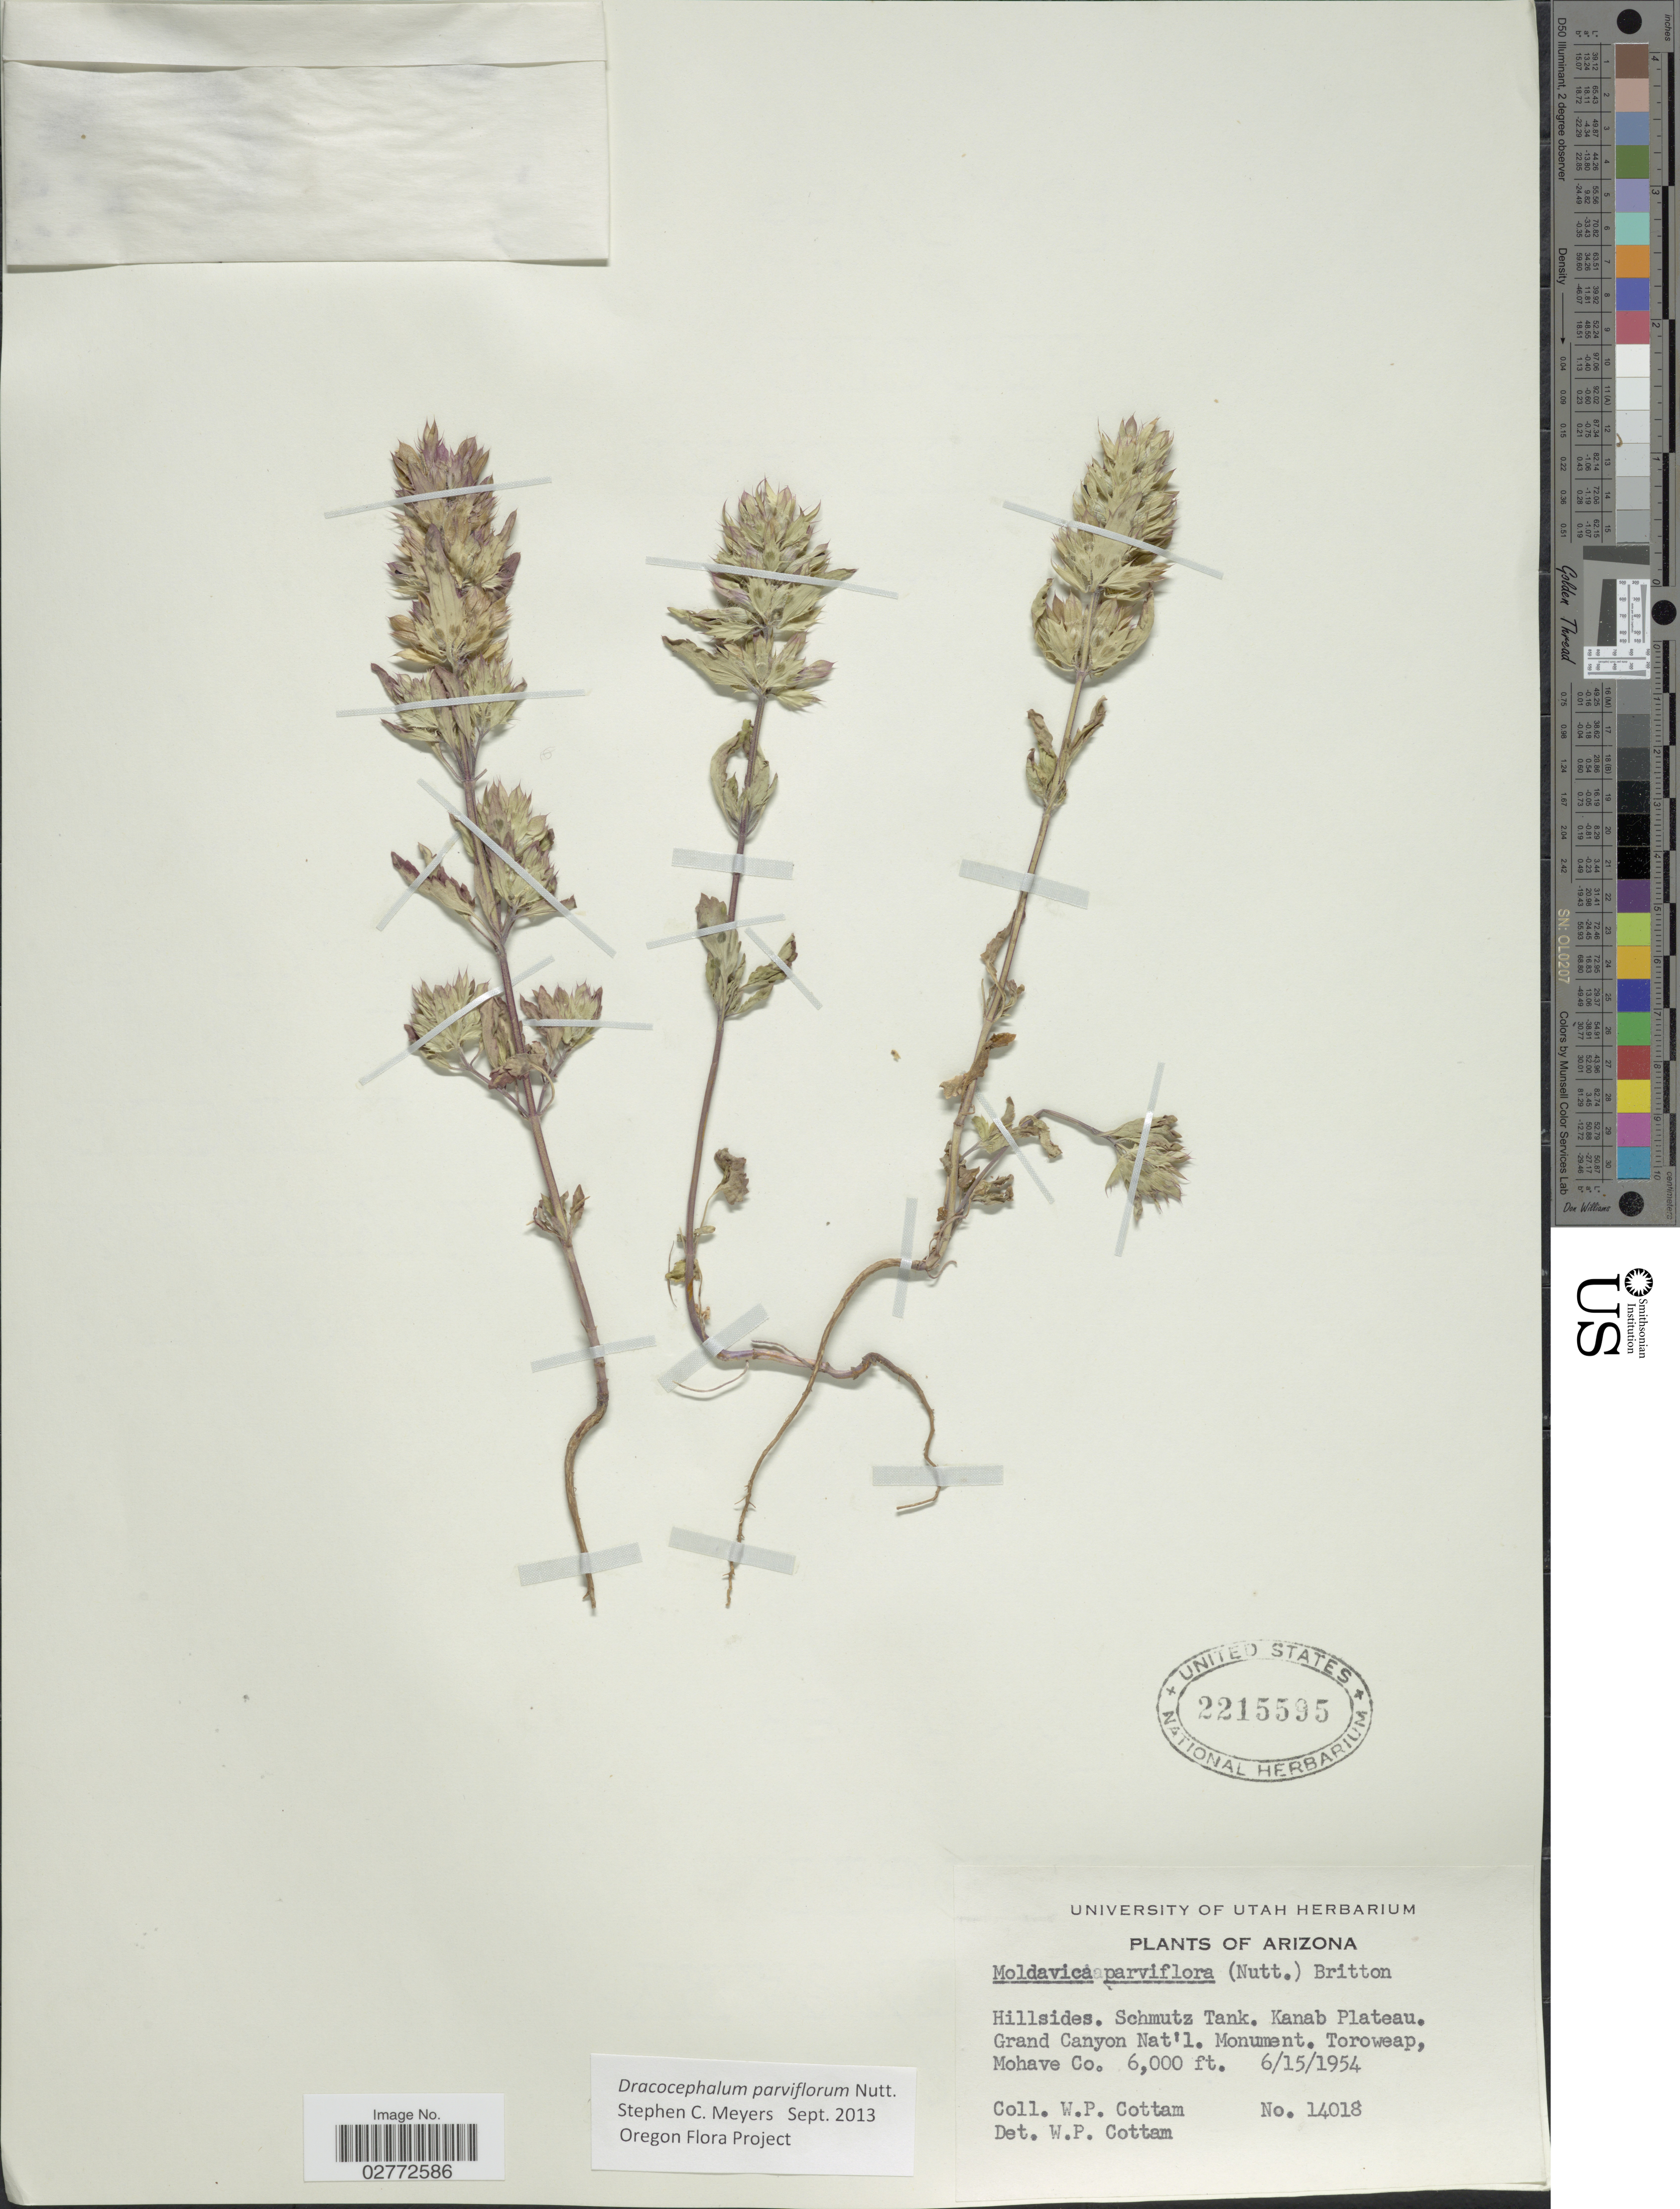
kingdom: Plantae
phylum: Tracheophyta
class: Magnoliopsida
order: Lamiales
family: Lamiaceae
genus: Dracocephalum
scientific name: Dracocephalum parviflorum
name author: Nutt.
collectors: W. Cottam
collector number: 14018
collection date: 1954-06-15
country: United States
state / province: Arizona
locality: Hillsides. Schmutz Tank. Kanab Plateau. Grand Canyon Nat'l. Monument. Toroweap, Mohavo Co.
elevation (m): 1829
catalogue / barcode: US 2215595